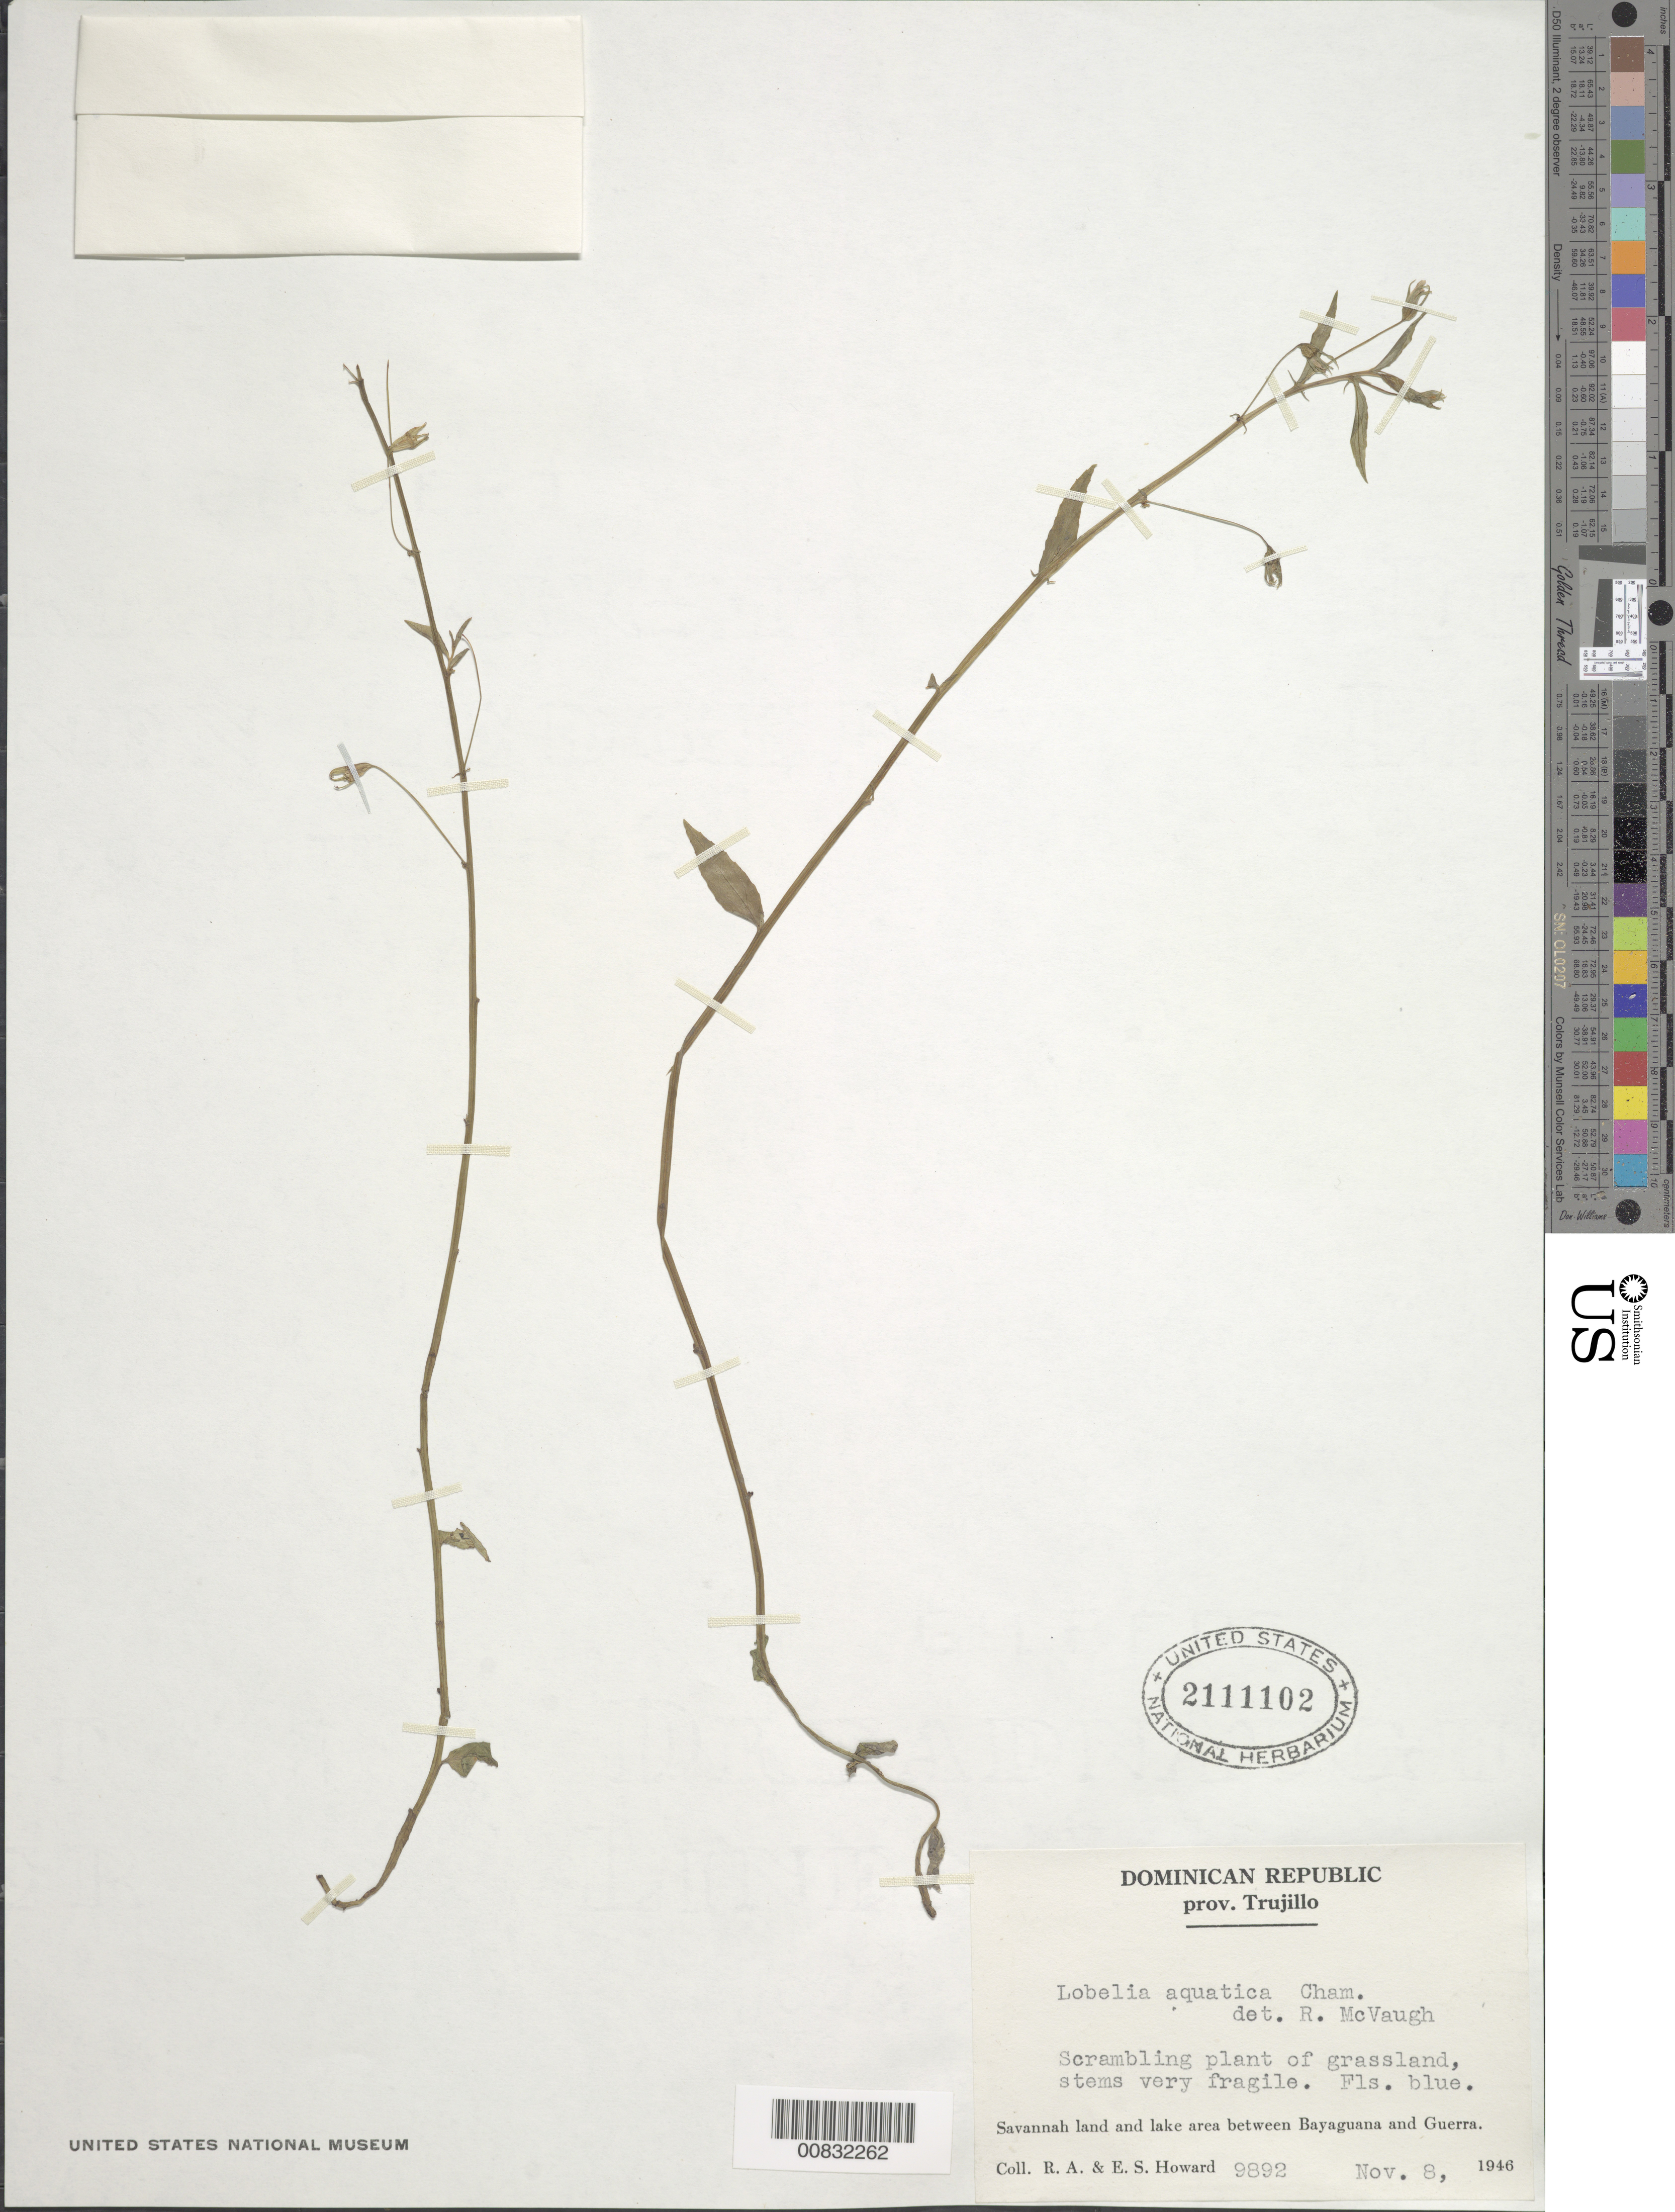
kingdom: Plantae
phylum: Tracheophyta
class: Magnoliopsida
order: Asterales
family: Campanulaceae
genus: Lobelia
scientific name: Lobelia aquatica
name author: Cham.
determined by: McVaugh, R.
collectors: R. A. Howard & E. S. Howard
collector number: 9892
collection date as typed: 08 Nov 1946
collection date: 1946-11-08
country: Dominican Republic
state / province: San Cristobal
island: Hispaniola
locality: Between Bayaguana and Guerra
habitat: Grassland (savannah) and lake area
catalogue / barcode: US 2111102